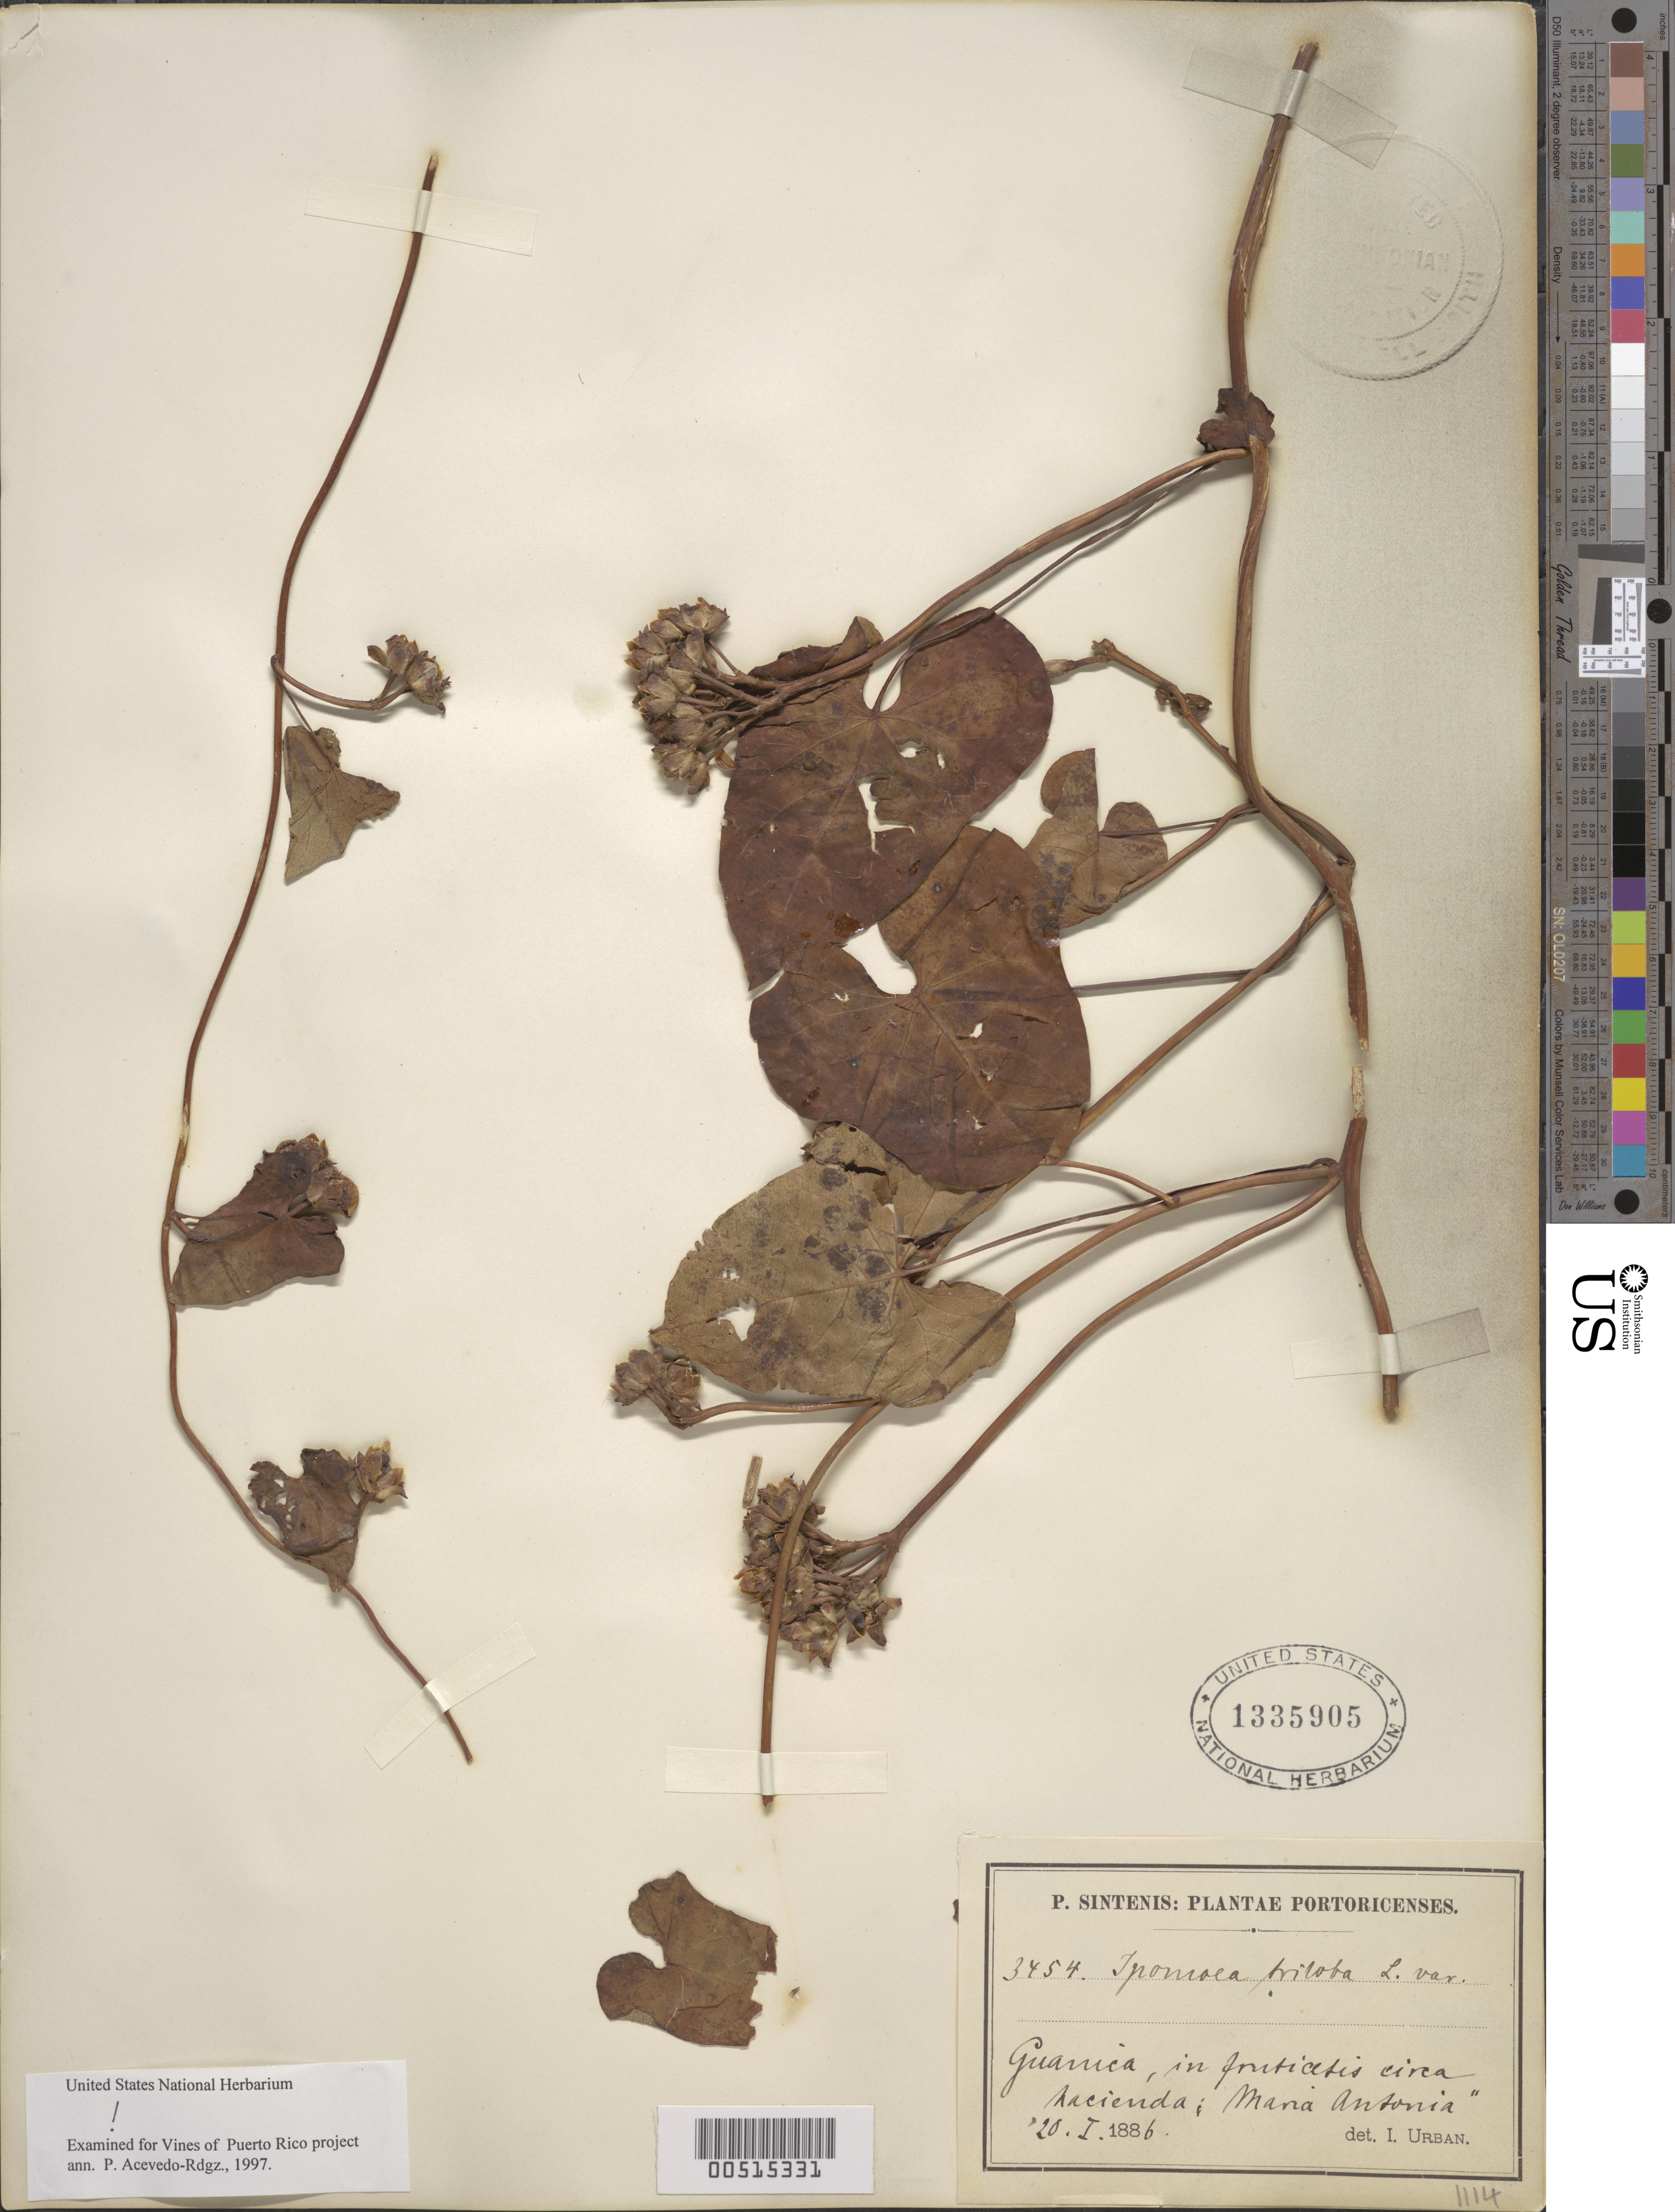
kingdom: Plantae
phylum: Tracheophyta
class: Magnoliopsida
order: Solanales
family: Convolvulaceae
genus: Ipomoea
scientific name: Ipomoea triloba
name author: L.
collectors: P. Sintenis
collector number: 3454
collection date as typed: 20 Jan 1886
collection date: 1886-01-20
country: Puerto Rico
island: Greater Antilles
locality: Guanica, around Hacienda and Maria Antonia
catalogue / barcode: US 1335905